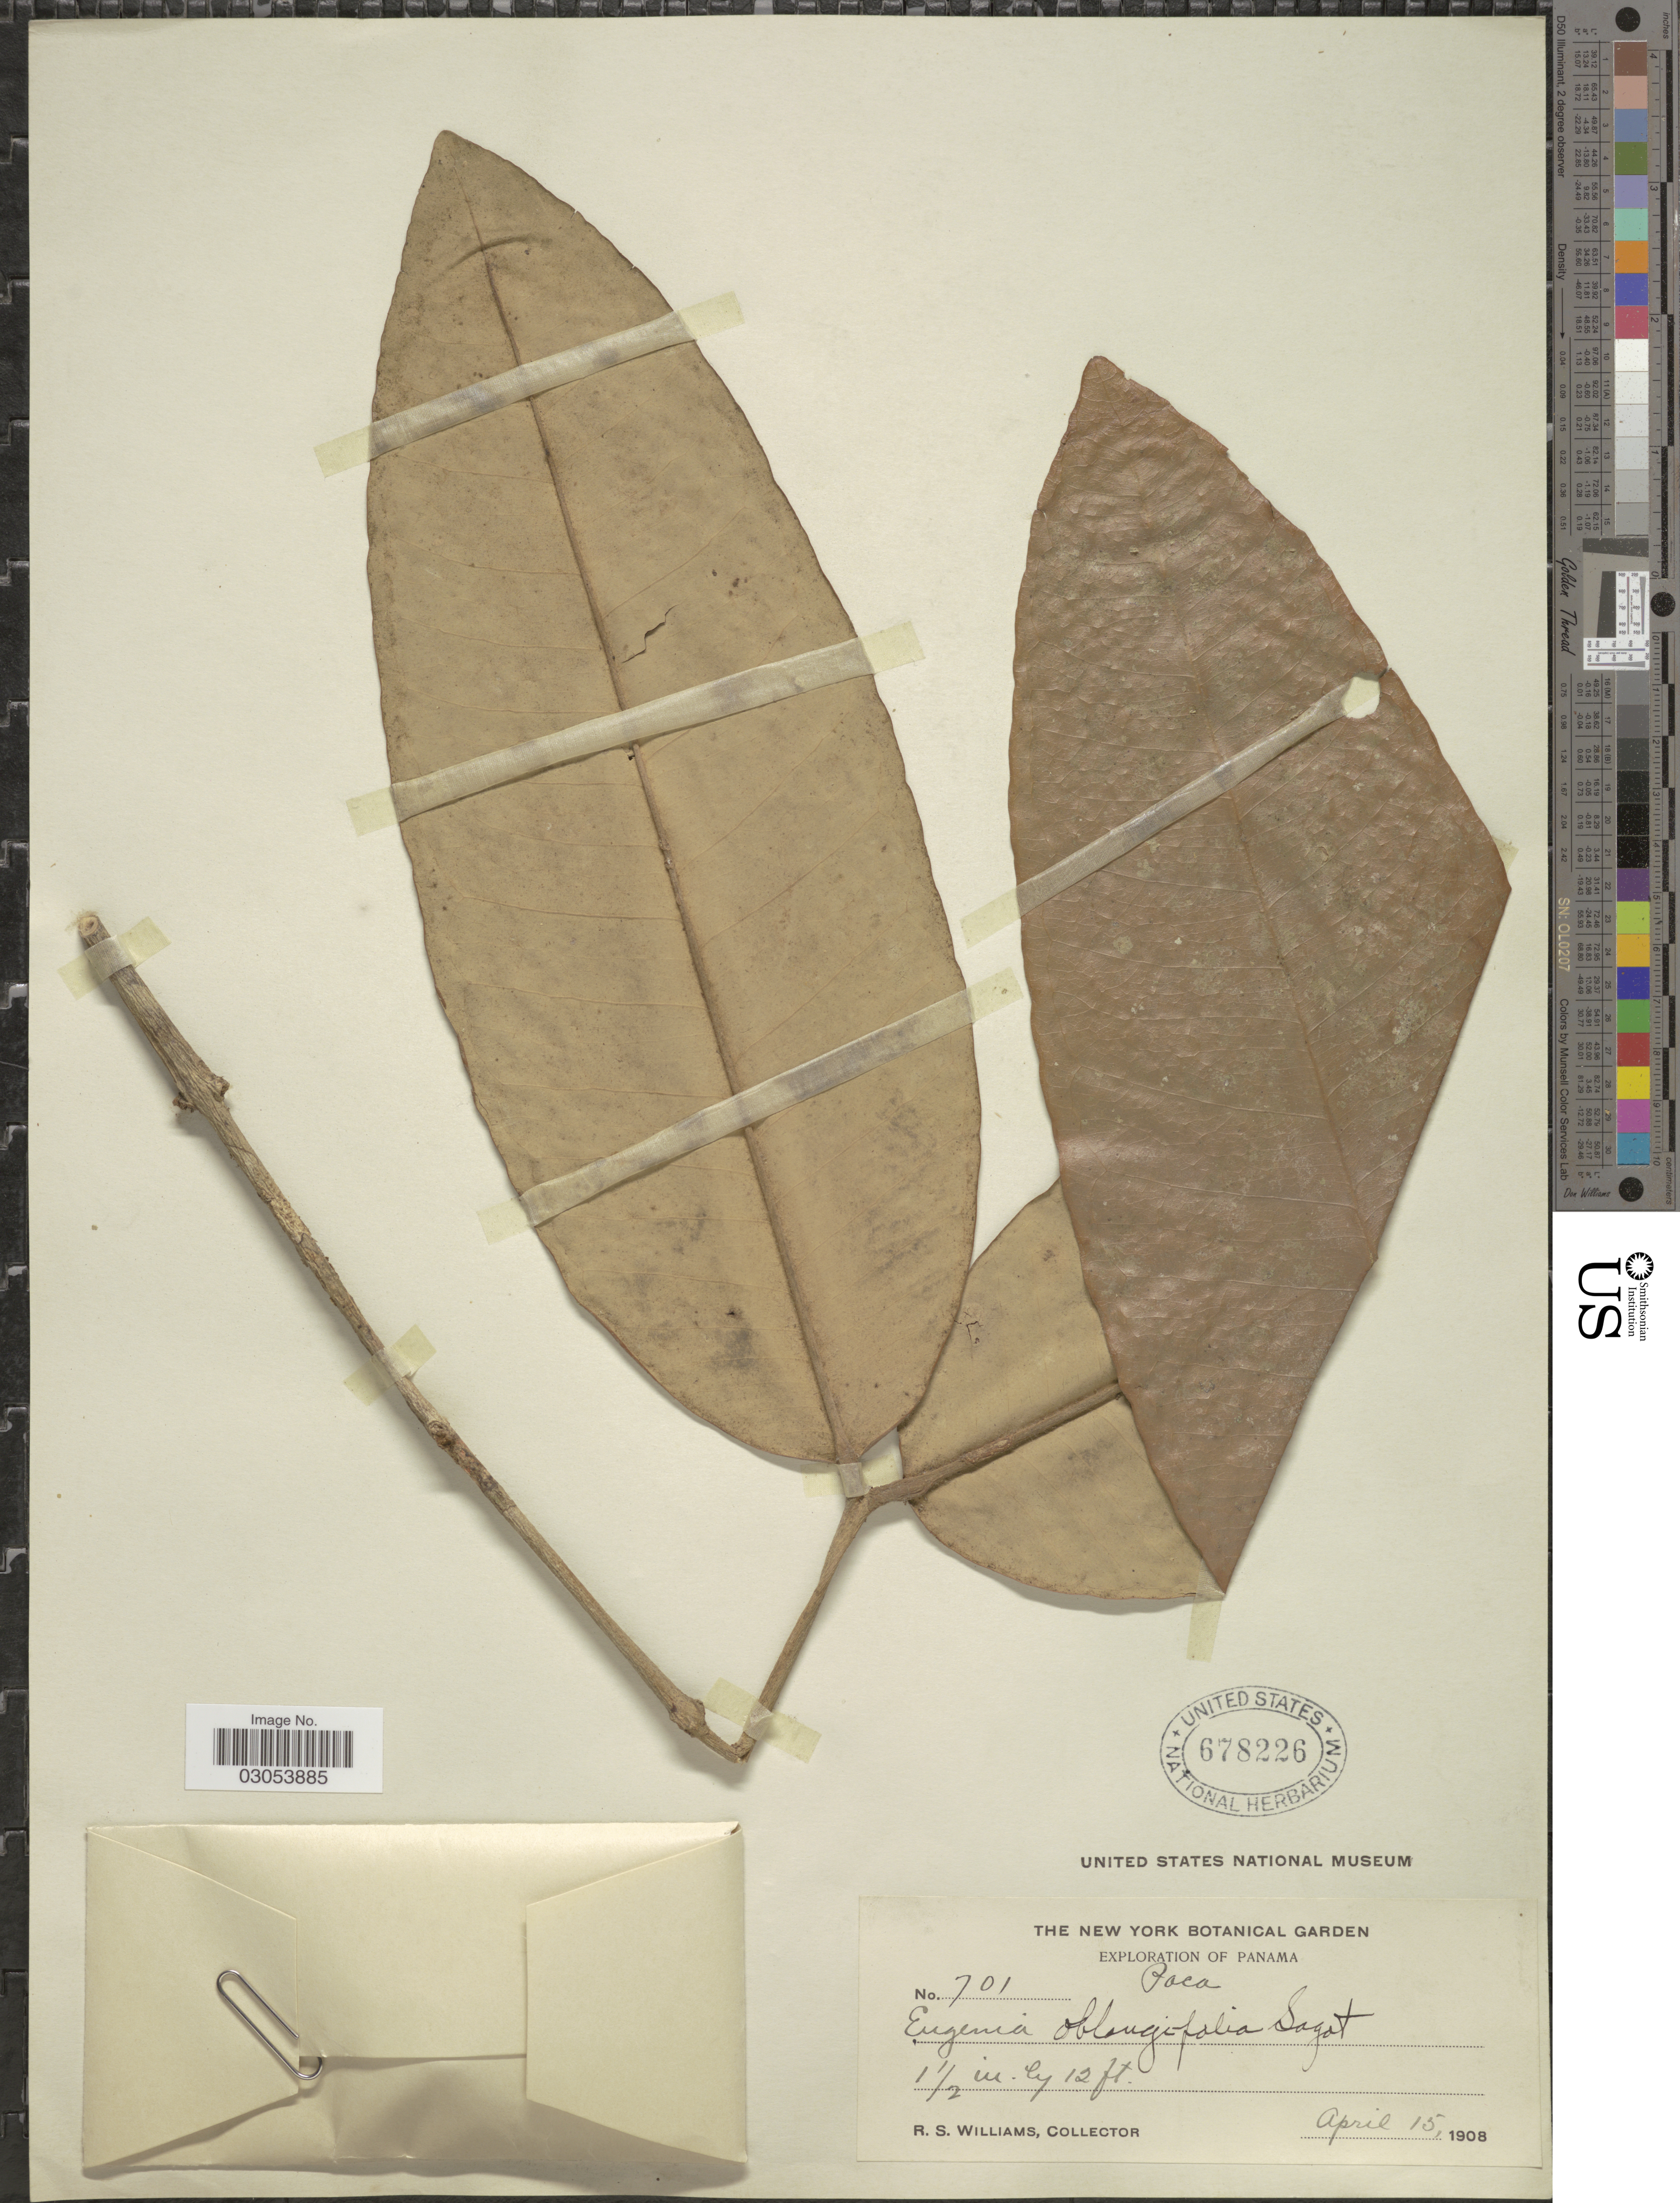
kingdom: Plantae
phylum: Tracheophyta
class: Magnoliopsida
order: Myrtales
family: Myrtaceae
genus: Eugenia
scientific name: Eugenia oblongifolia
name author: Duthie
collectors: R. S. Williams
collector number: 701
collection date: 1908-04-15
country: Panama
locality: Poca.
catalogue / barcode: US 678226